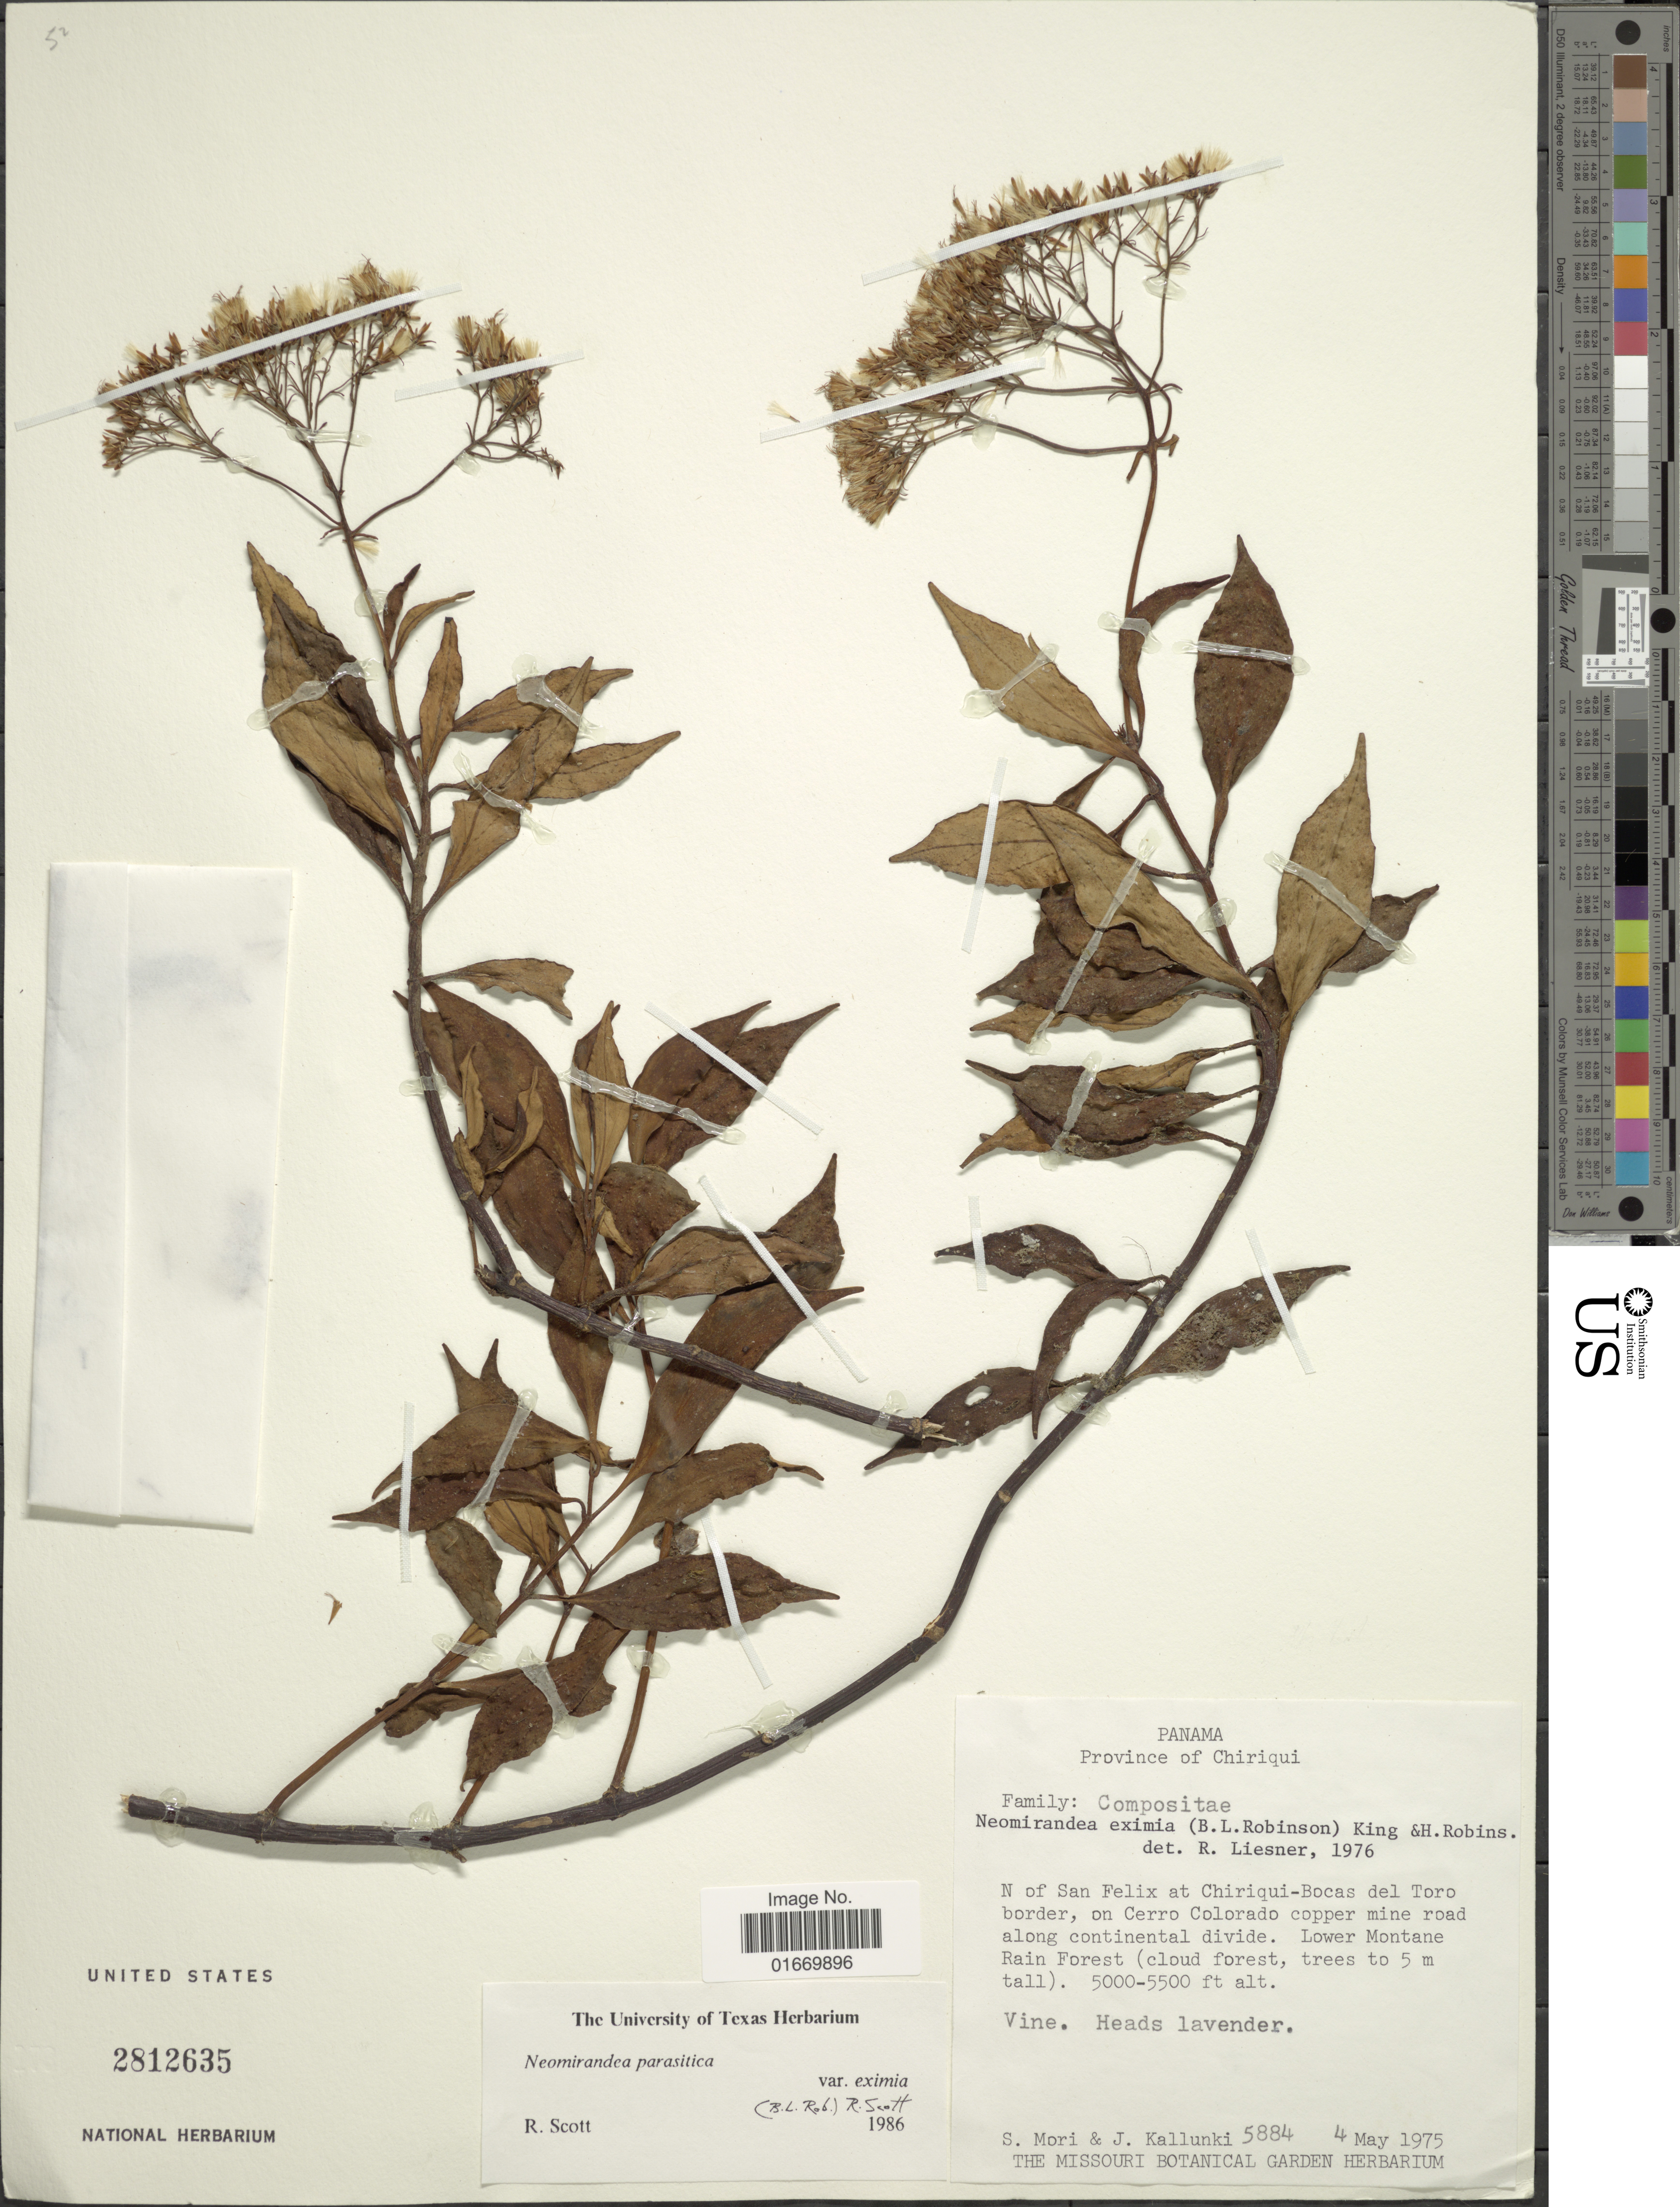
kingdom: Plantae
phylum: Tracheophyta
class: Magnoliopsida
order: Asterales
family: Asteraceae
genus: Neomirandea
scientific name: Neomirandea eximia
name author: (B.L. Rob.) R.M. King & H. Rob.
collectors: S. Mori & J. Kallunki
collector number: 5884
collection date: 1975-05-04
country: Panama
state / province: Chiriqui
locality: N of San Felix at Chiriqui-Bocas del Toro border, on Cerro Colorado copper mine road along continental divide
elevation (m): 1524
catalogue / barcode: US 2812635